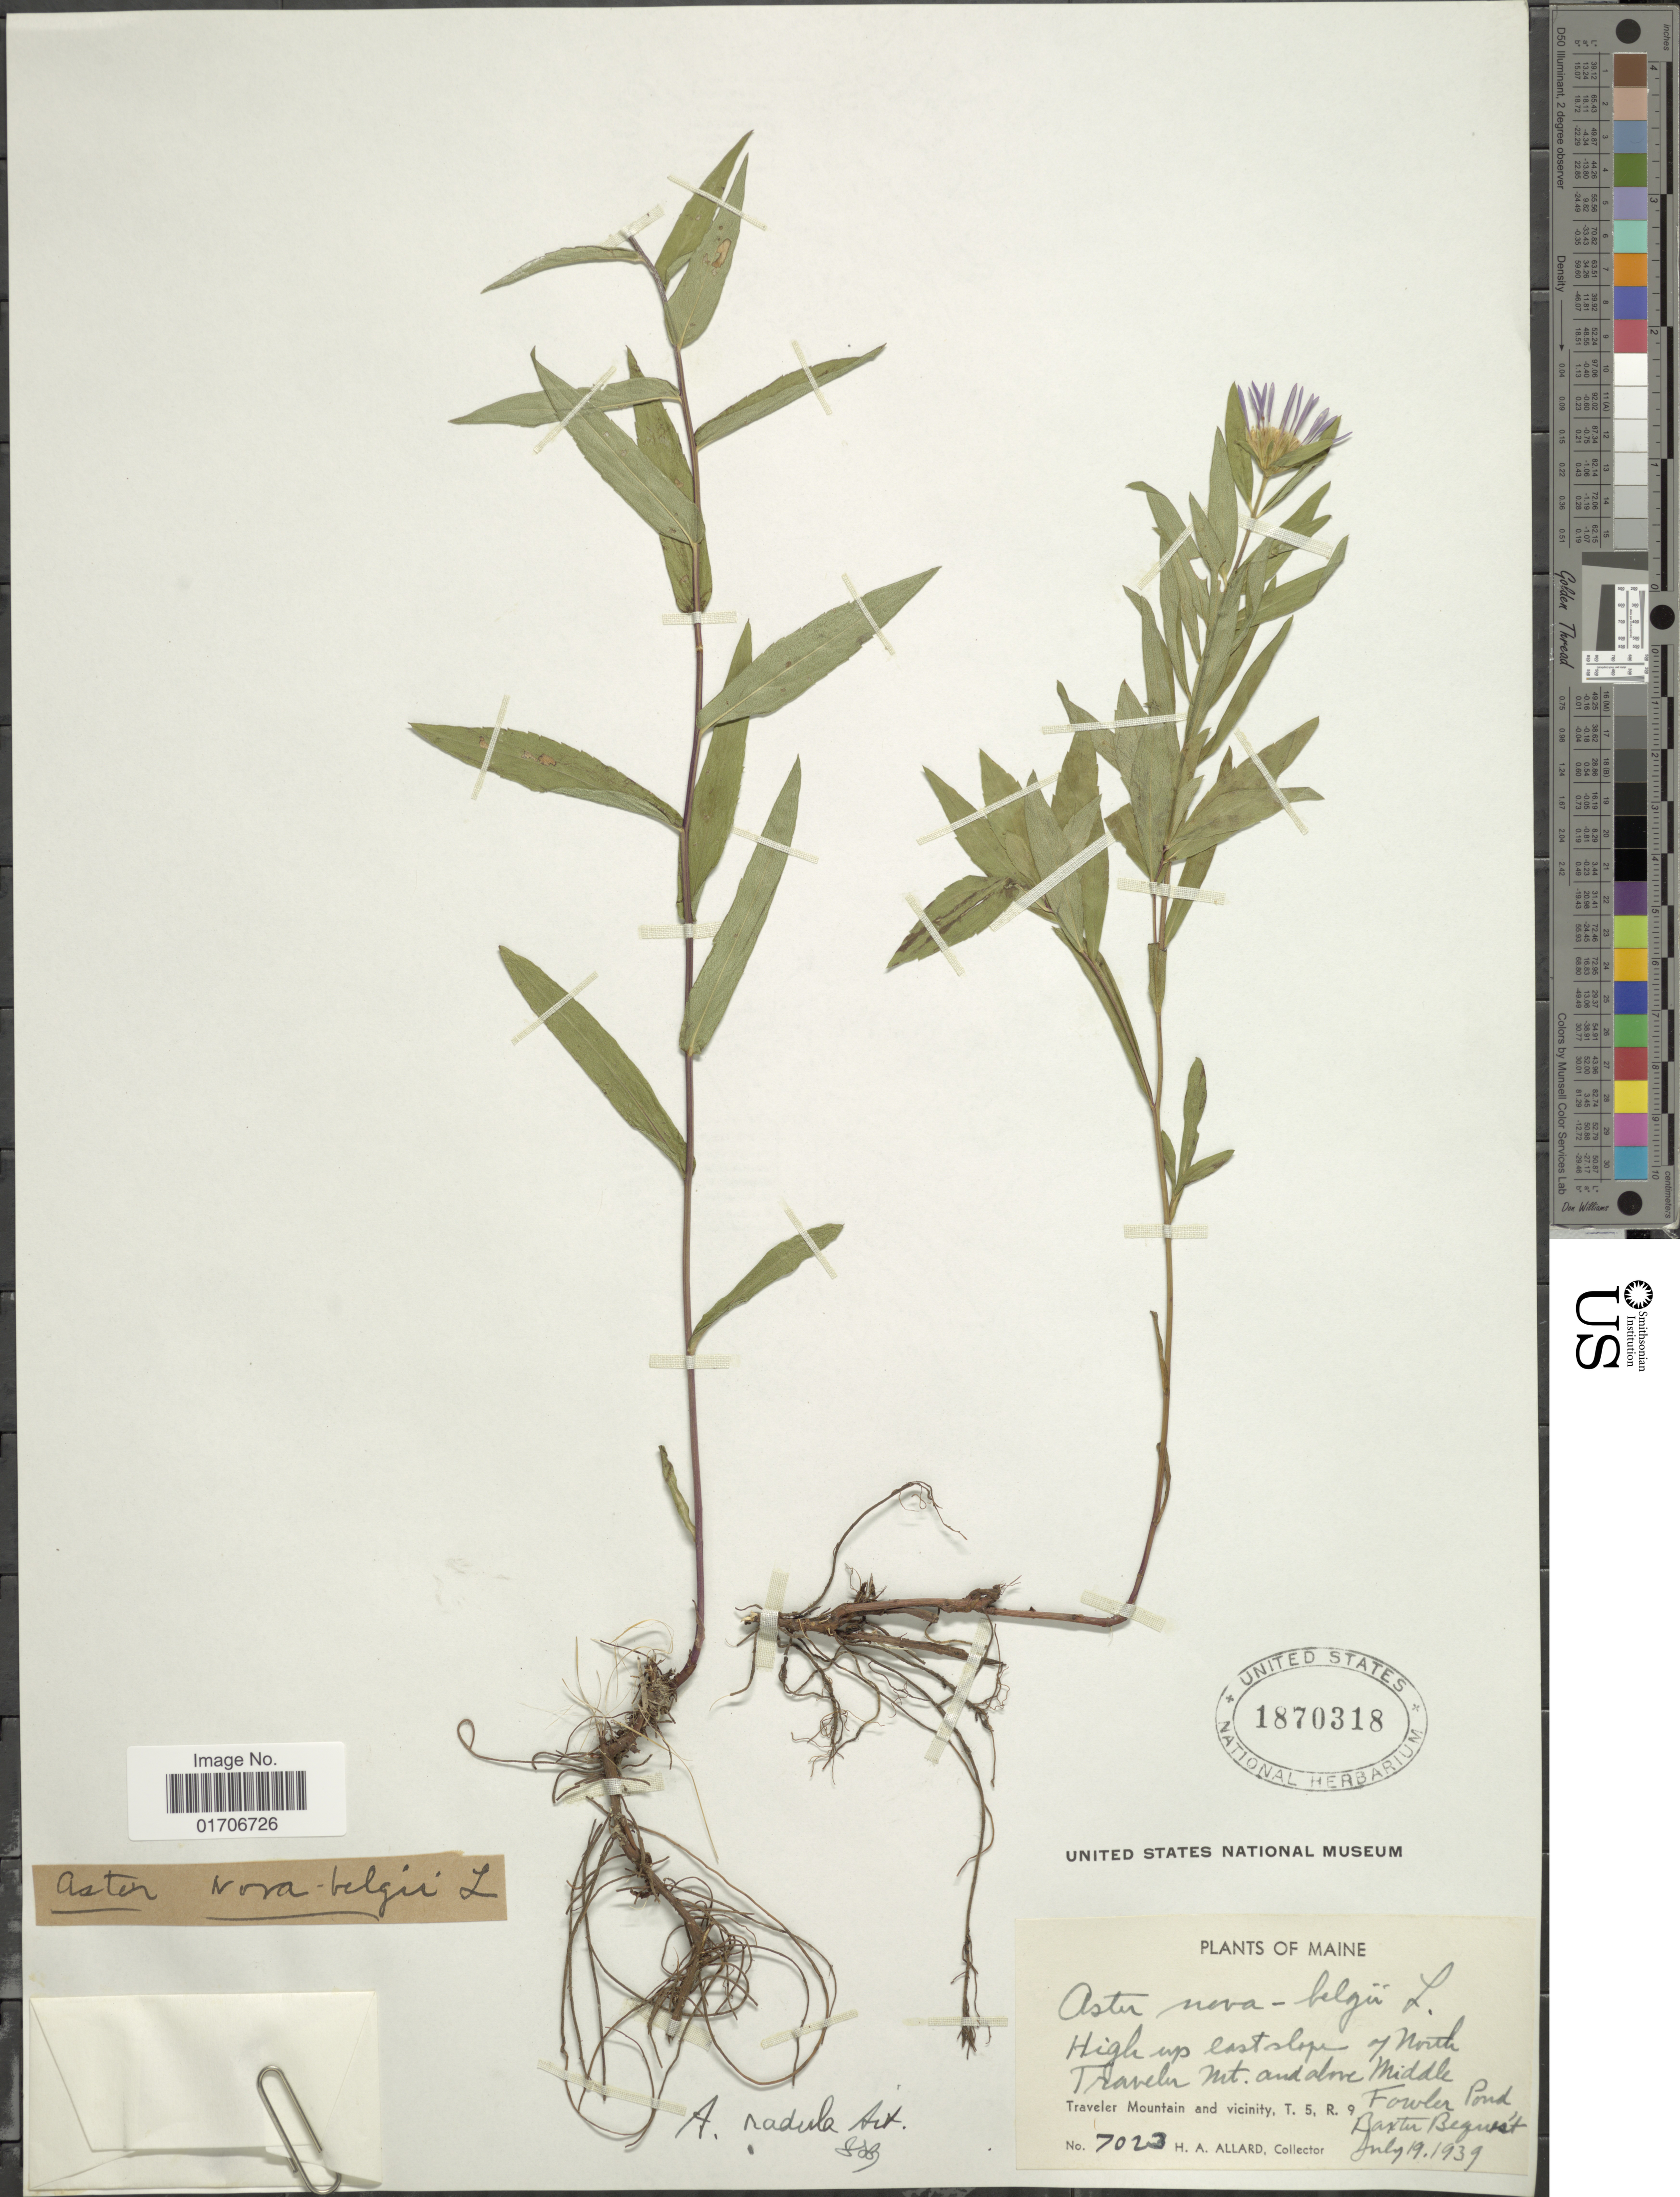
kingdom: Plantae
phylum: Tracheophyta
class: Magnoliopsida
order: Asterales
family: Asteraceae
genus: Eurybia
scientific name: Eurybia radula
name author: (Aiton) G.L. Nesom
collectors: H. A. Allard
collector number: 7023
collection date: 1939-07-19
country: United States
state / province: Maine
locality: High up east slope of North Traveler Mt. and above Middle Traveler Mountain and vicinity, T. 5, R. 9. Fowler Pond Baxter Beguest.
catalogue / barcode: US 1870318